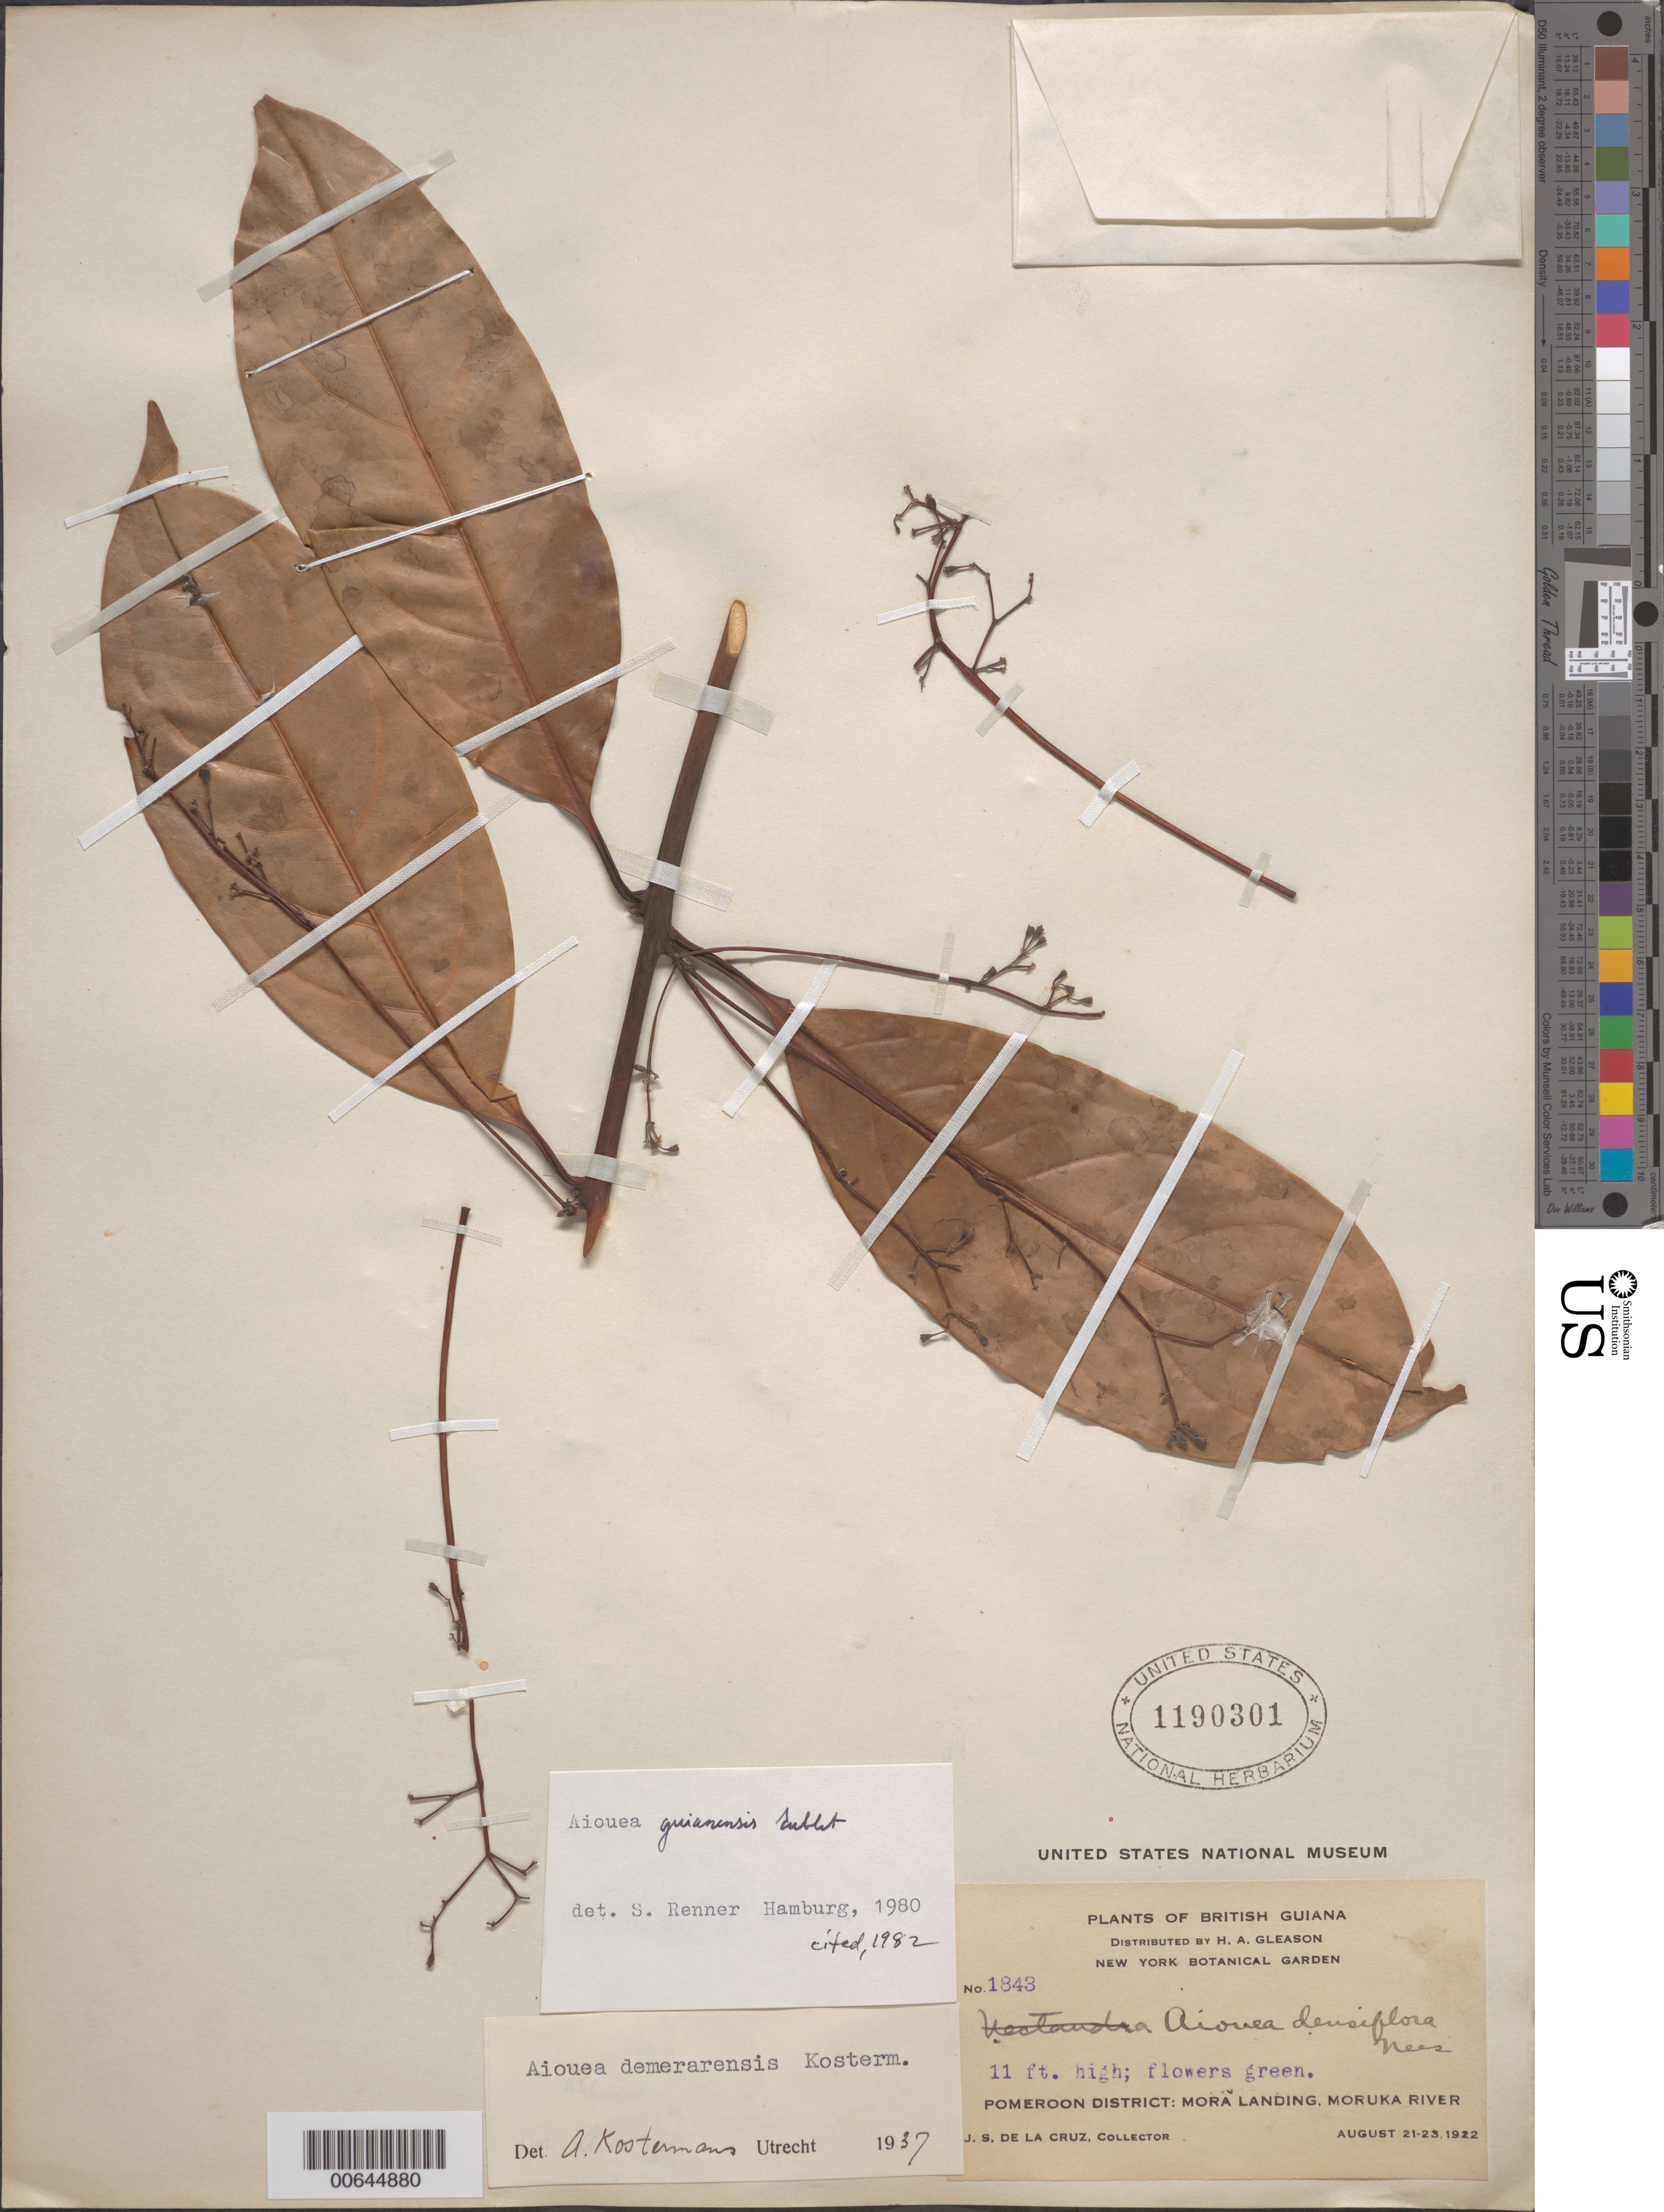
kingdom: Plantae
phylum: Tracheophyta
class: Magnoliopsida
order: Laurales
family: Lauraceae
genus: Aiouea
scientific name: Aiouea guianensis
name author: Aubl.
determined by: Renner, S. S.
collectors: J. S. de la Cruz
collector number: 1843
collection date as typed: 21-Aug-22 to 23-Aug-22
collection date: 1922-08-21/1922-08-23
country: Guyana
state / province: Barima-Waini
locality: Mora Landing, Moruka R., Pomeroon Dist.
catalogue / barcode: US 1190301